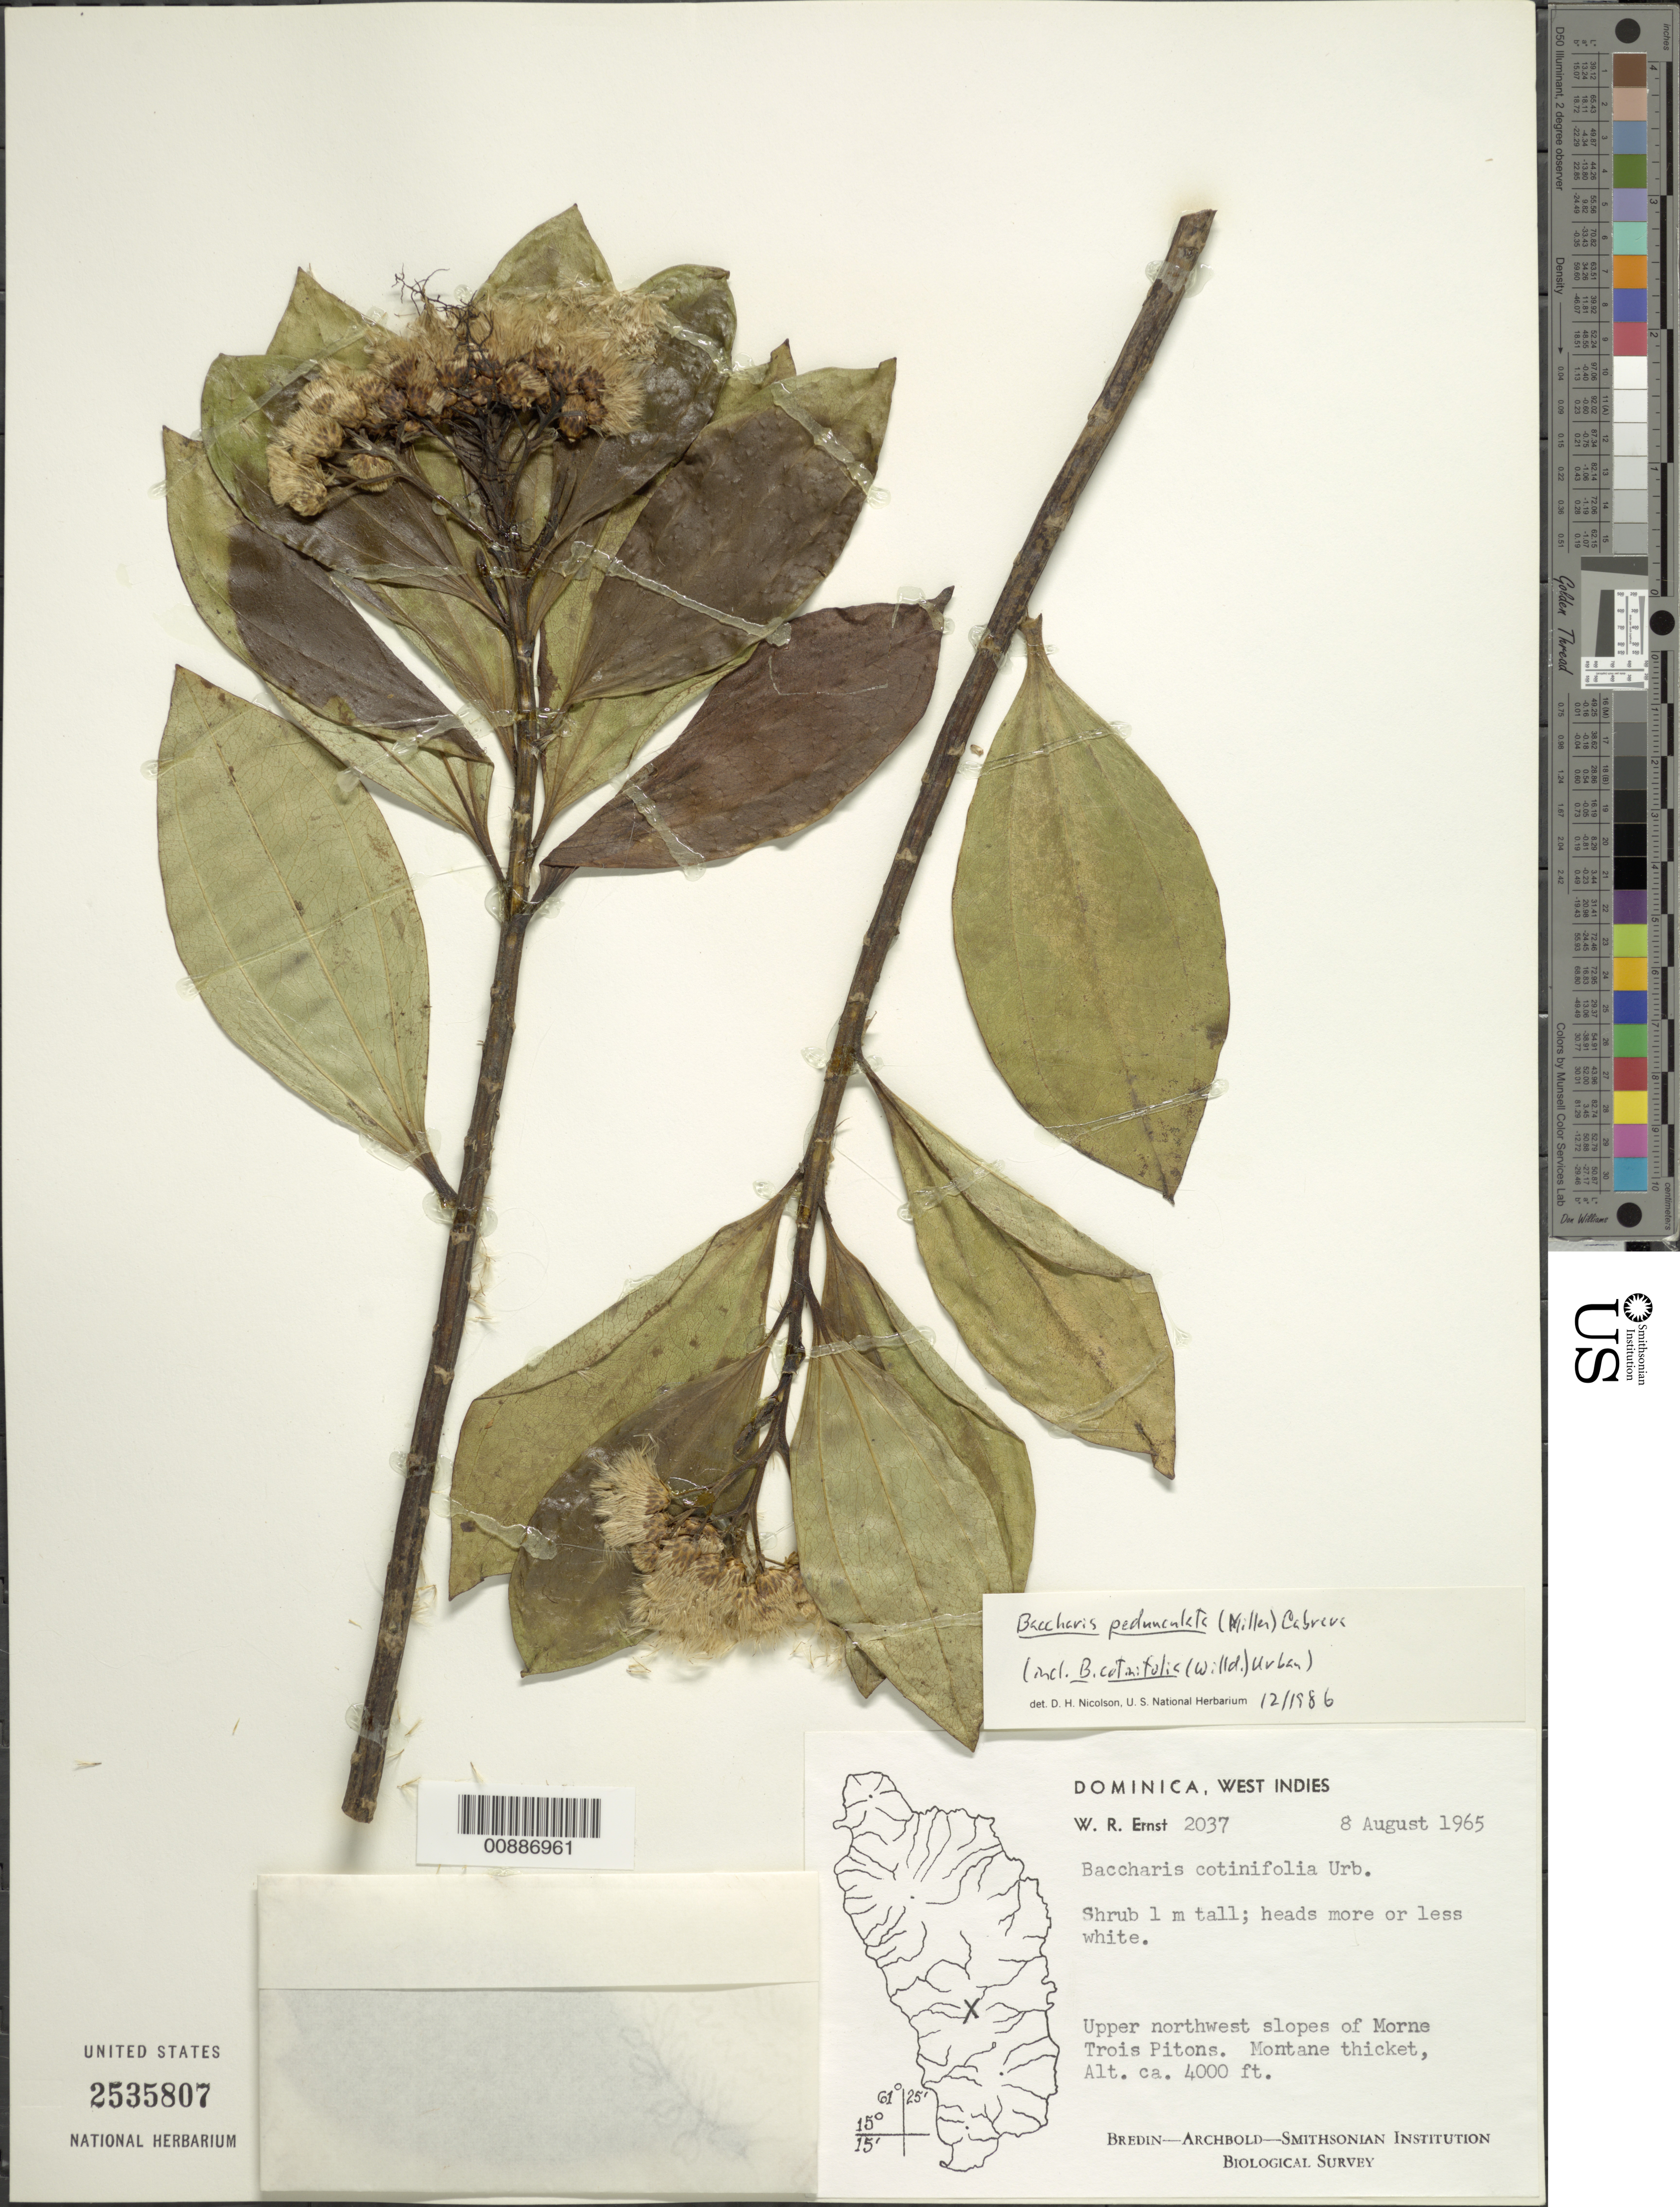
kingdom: Plantae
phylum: Tracheophyta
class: Magnoliopsida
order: Asterales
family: Asteraceae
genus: Baccharis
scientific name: Baccharis pedunculata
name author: (Mill.) Cabrera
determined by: Nicolson, Dan H.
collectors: W. R. Ernst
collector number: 2037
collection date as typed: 08 Aug 1965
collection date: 1965-08-08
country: Dominica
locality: Upper NW slopes of Morne Trois Pitons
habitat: Montane thicket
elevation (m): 1219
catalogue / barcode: US 2535807